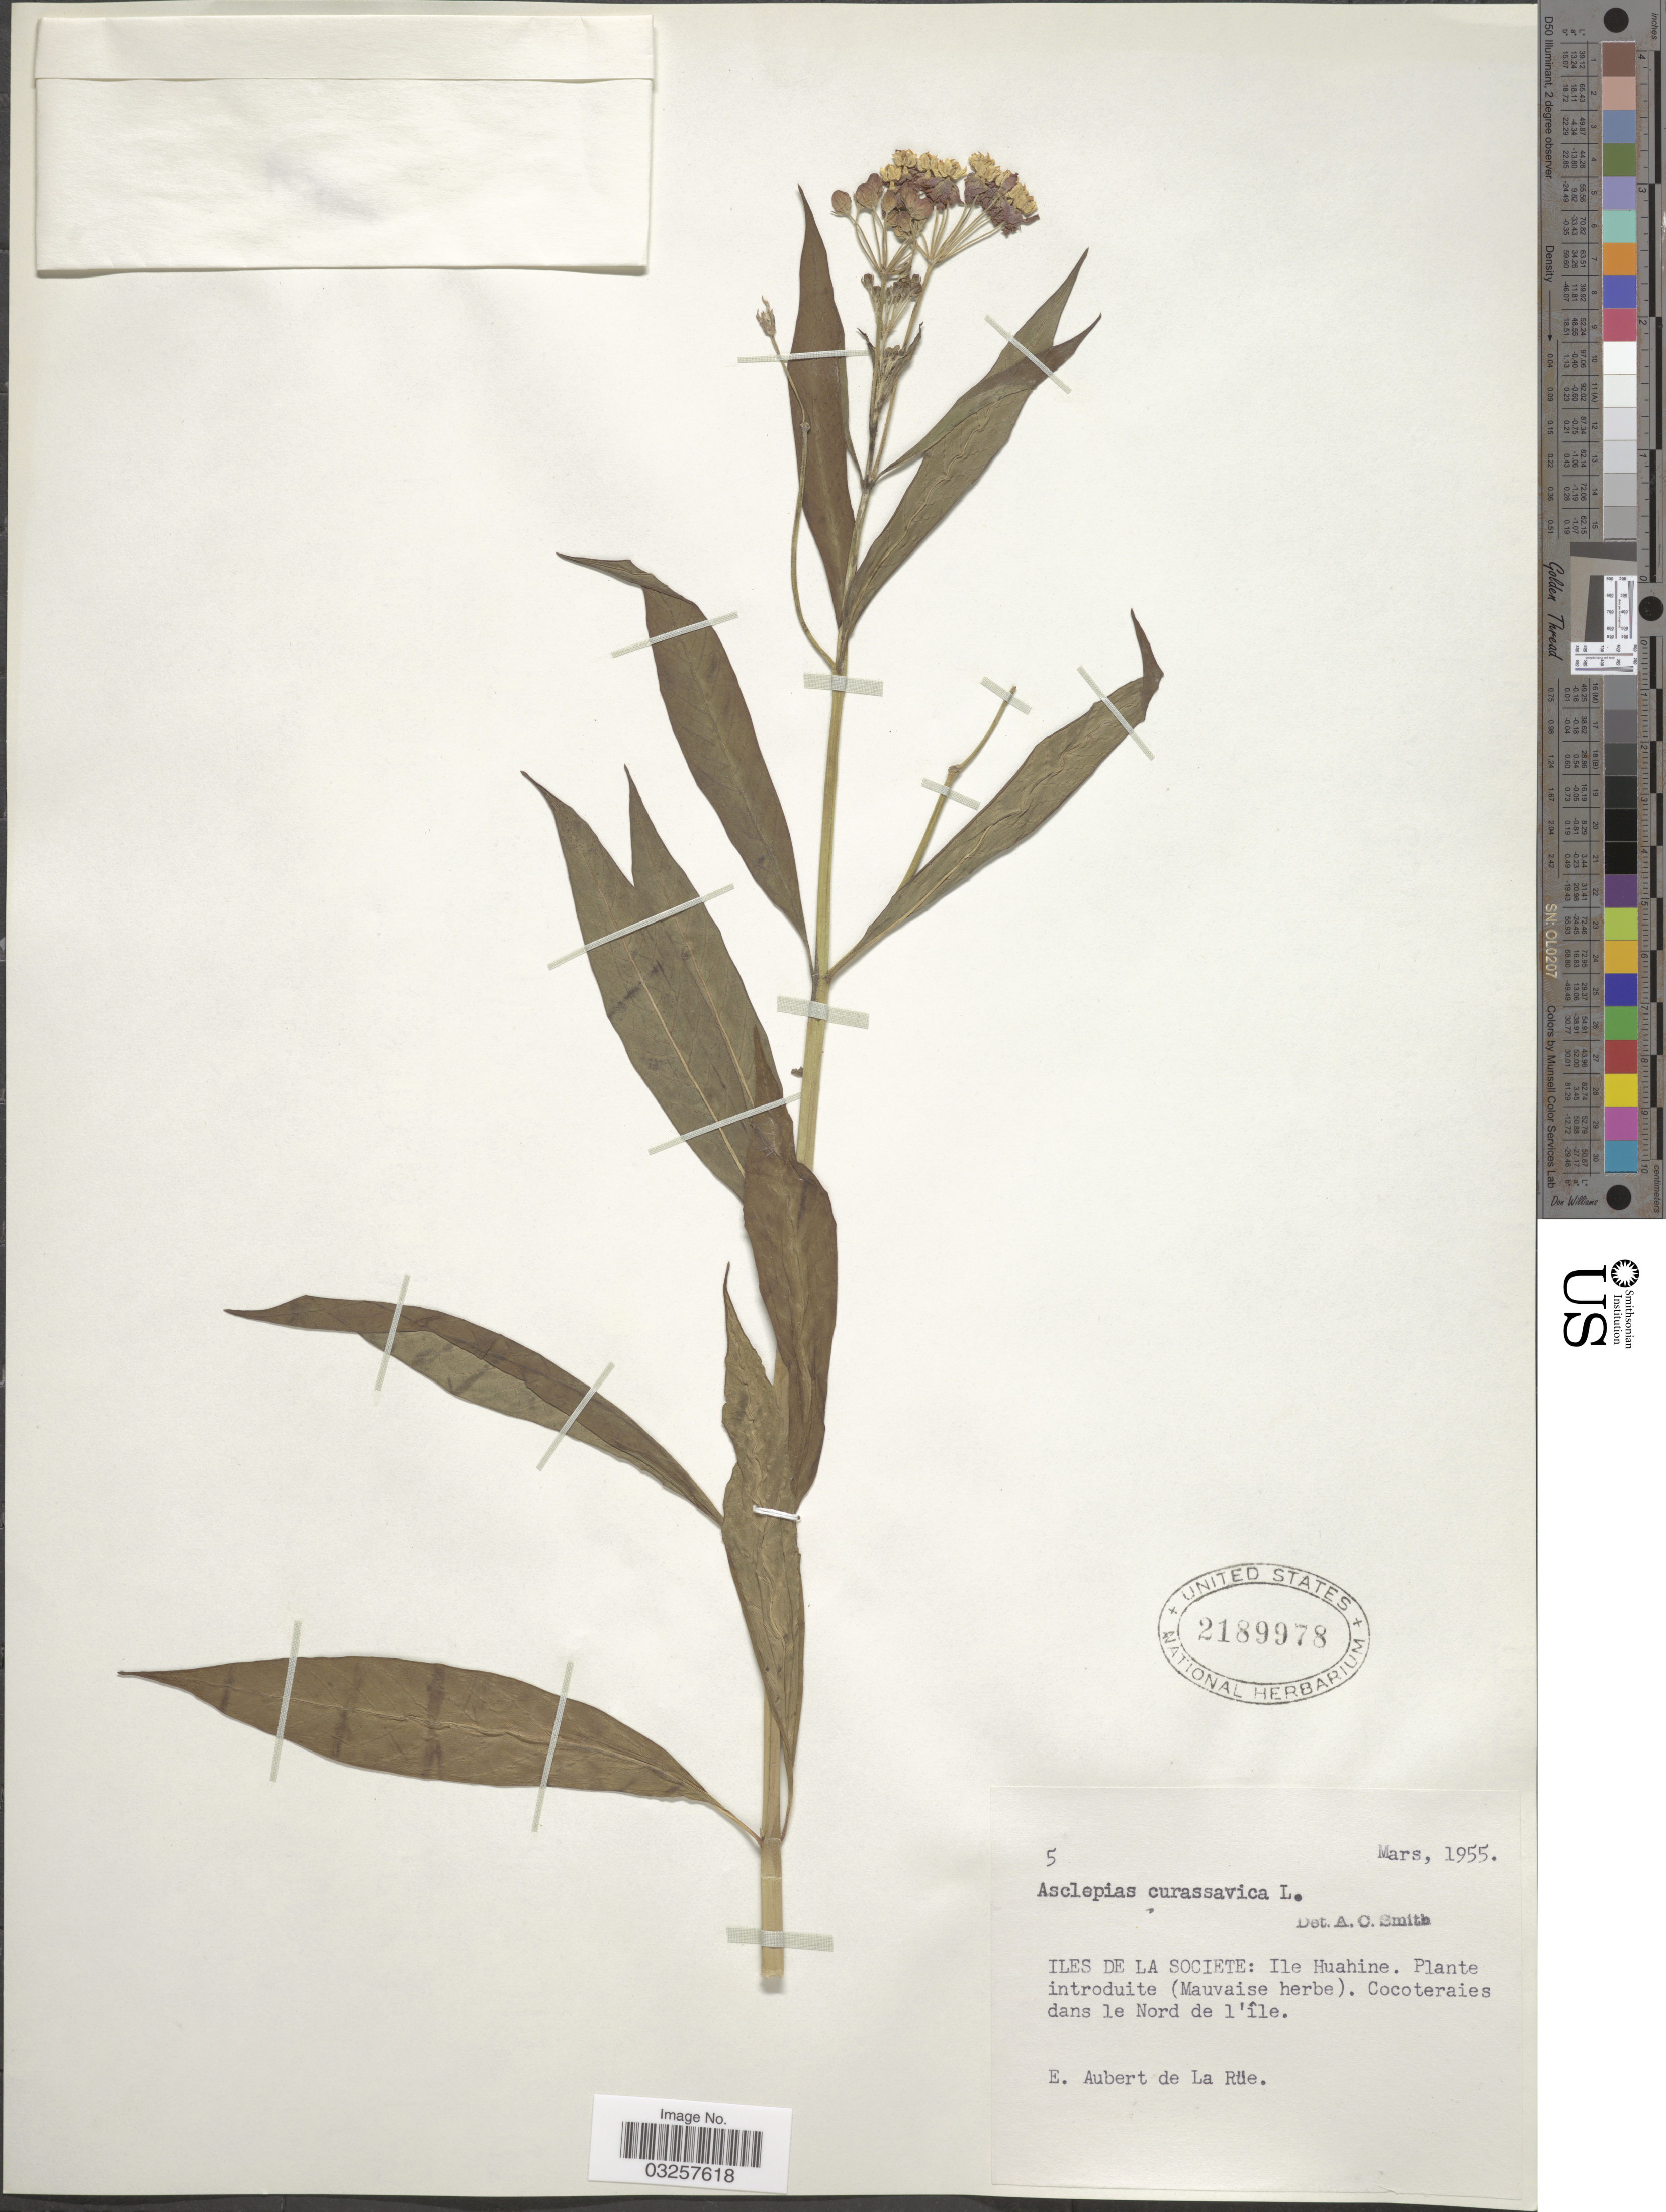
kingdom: Plantae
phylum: Tracheophyta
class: Magnoliopsida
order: Gentianales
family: Apocynaceae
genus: Asclepias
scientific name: Asclepias curassavica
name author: L.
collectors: E. Aubert de La Rüe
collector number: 5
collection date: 1955-03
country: French Polynesia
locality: Iles de la Societe: Ile Huahine.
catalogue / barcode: US 2189978